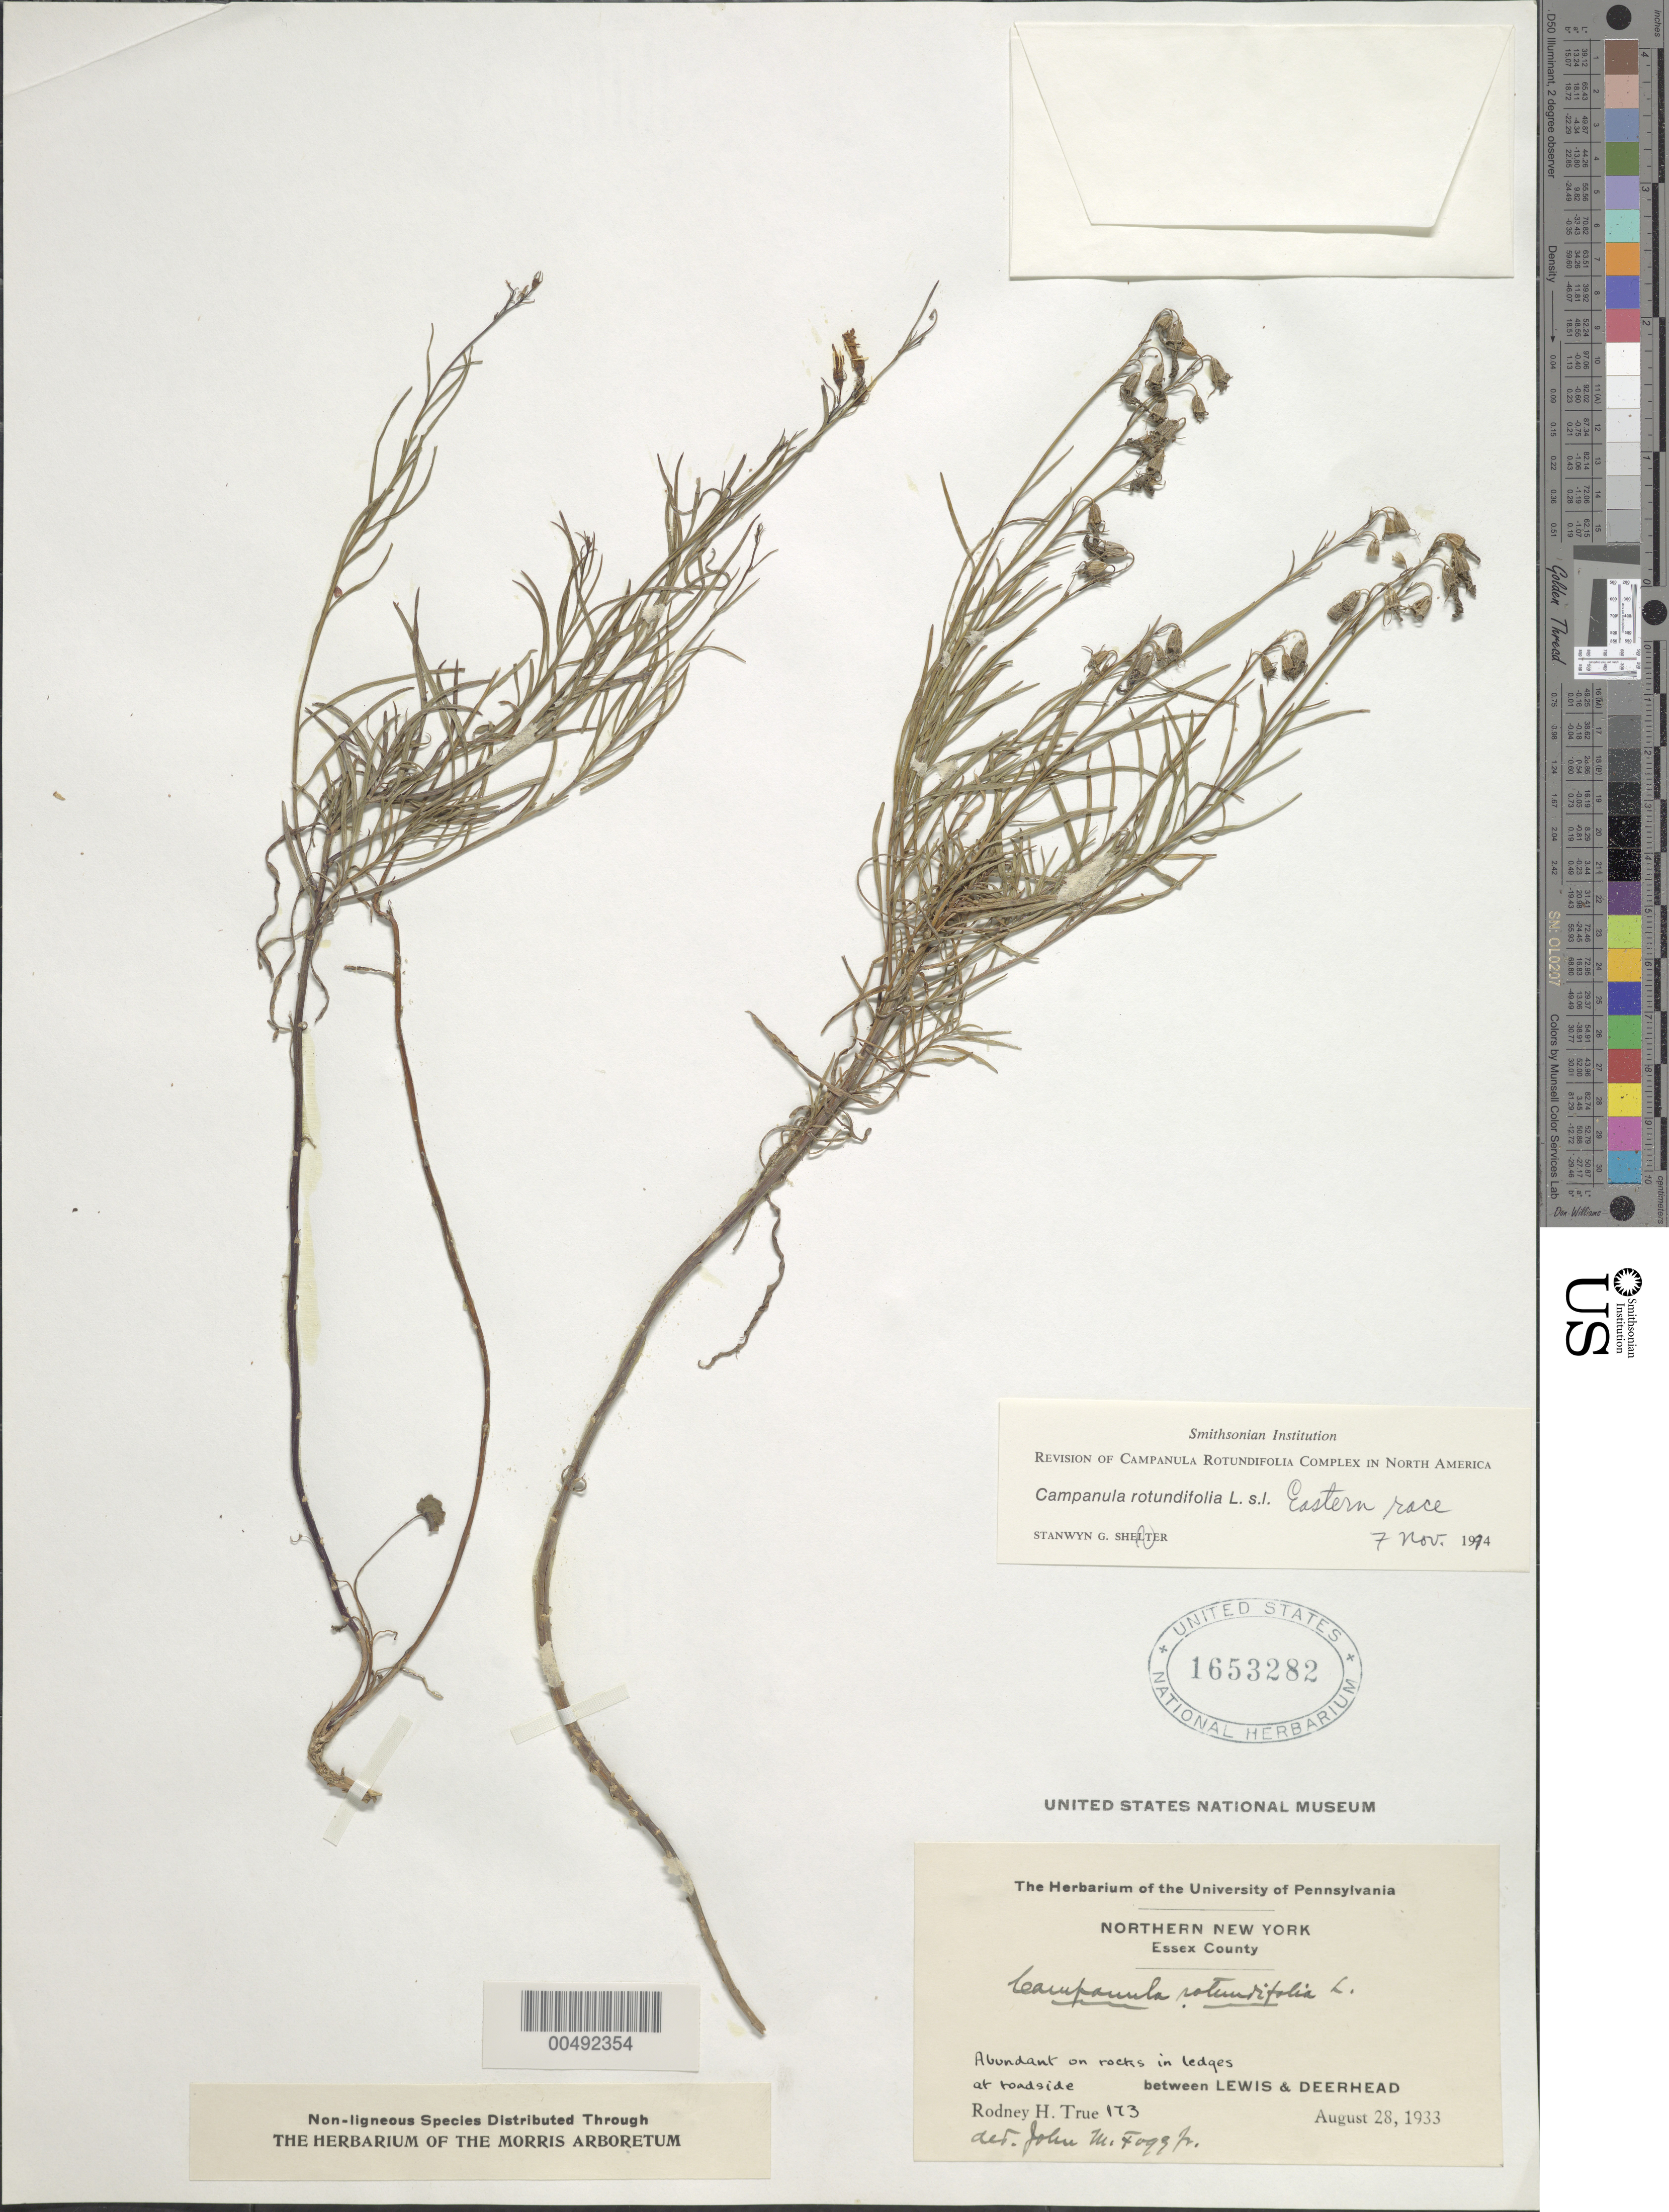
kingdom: Plantae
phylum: Tracheophyta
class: Magnoliopsida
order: Asterales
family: Campanulaceae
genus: Campanula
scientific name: Campanula rotundifolia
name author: L.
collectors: R. H. True & J. Fogg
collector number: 173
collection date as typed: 28 Aug 1933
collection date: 1933-08-28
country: United States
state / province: New York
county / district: Essex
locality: between Lewis and Deerhead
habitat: on rocks in ledges at roadside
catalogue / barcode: US 1653282